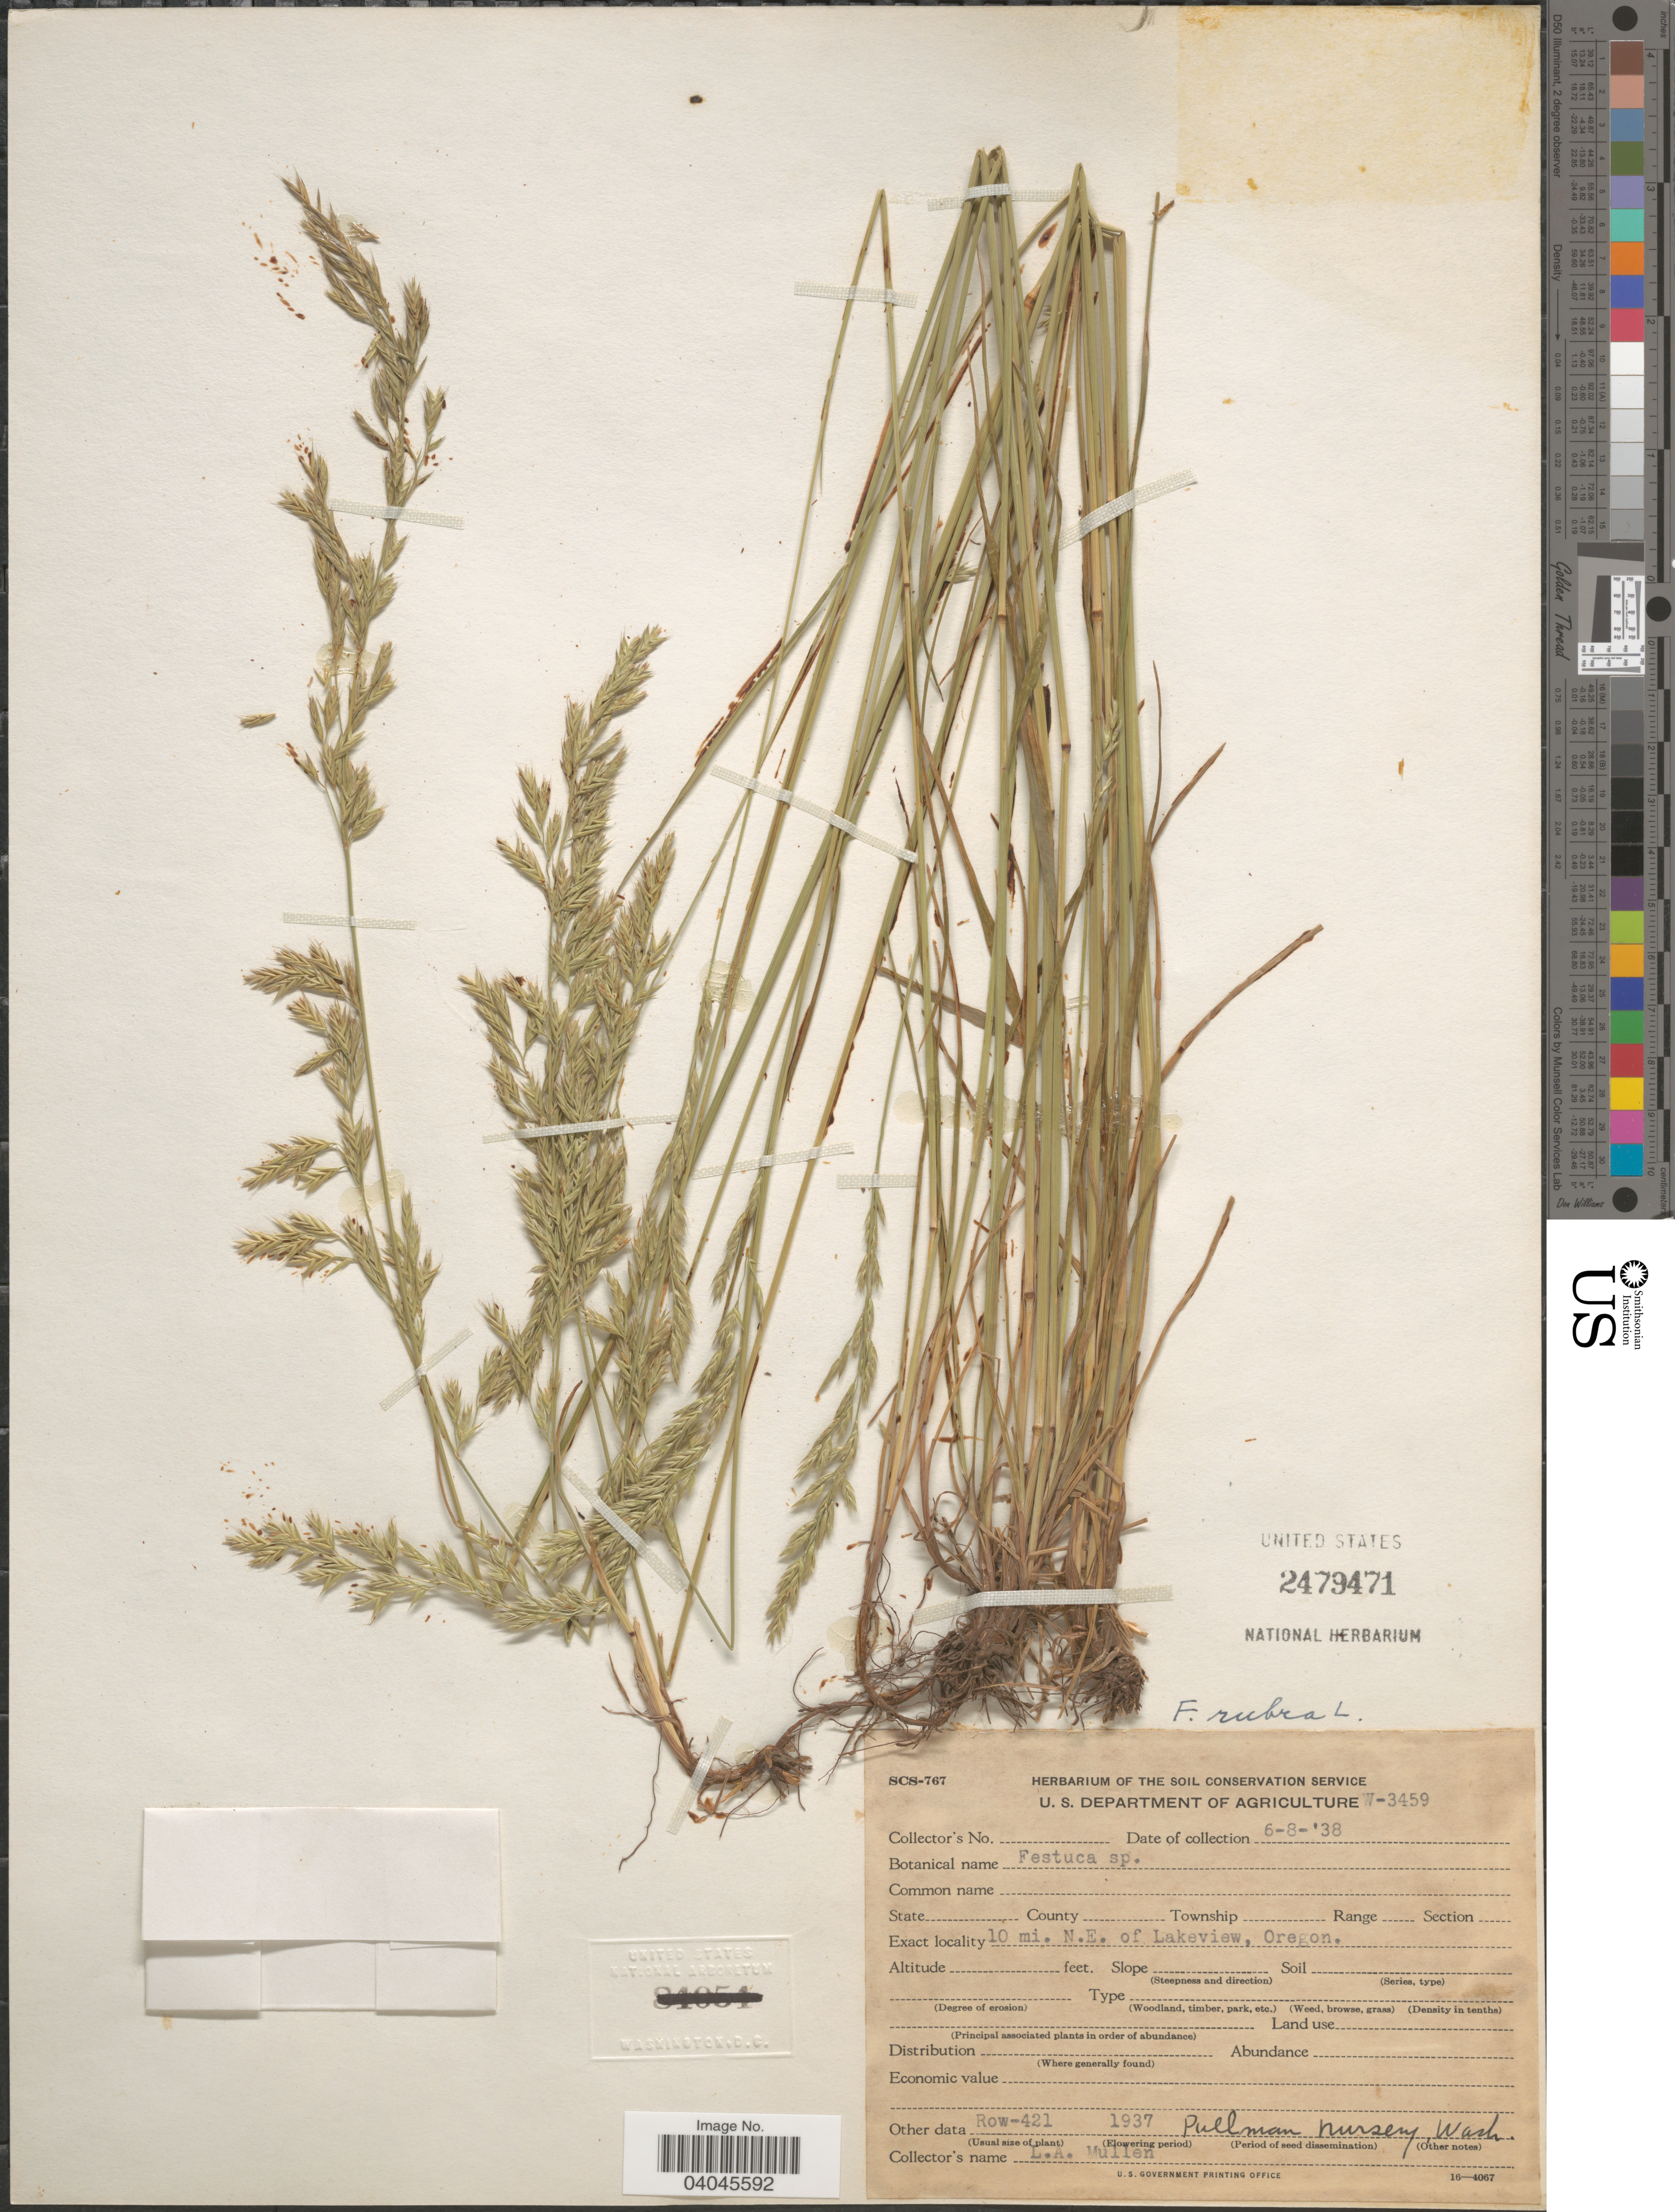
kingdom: Plantae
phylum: Tracheophyta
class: Liliopsida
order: Poales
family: Poaceae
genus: Festuca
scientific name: Festuca rubra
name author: L.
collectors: L. Mullen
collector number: W-3459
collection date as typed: Transcribed d/m/y: 8/6/38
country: United States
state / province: Oregon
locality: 10 mi. N.E. of Lakeview.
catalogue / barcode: US 2479471